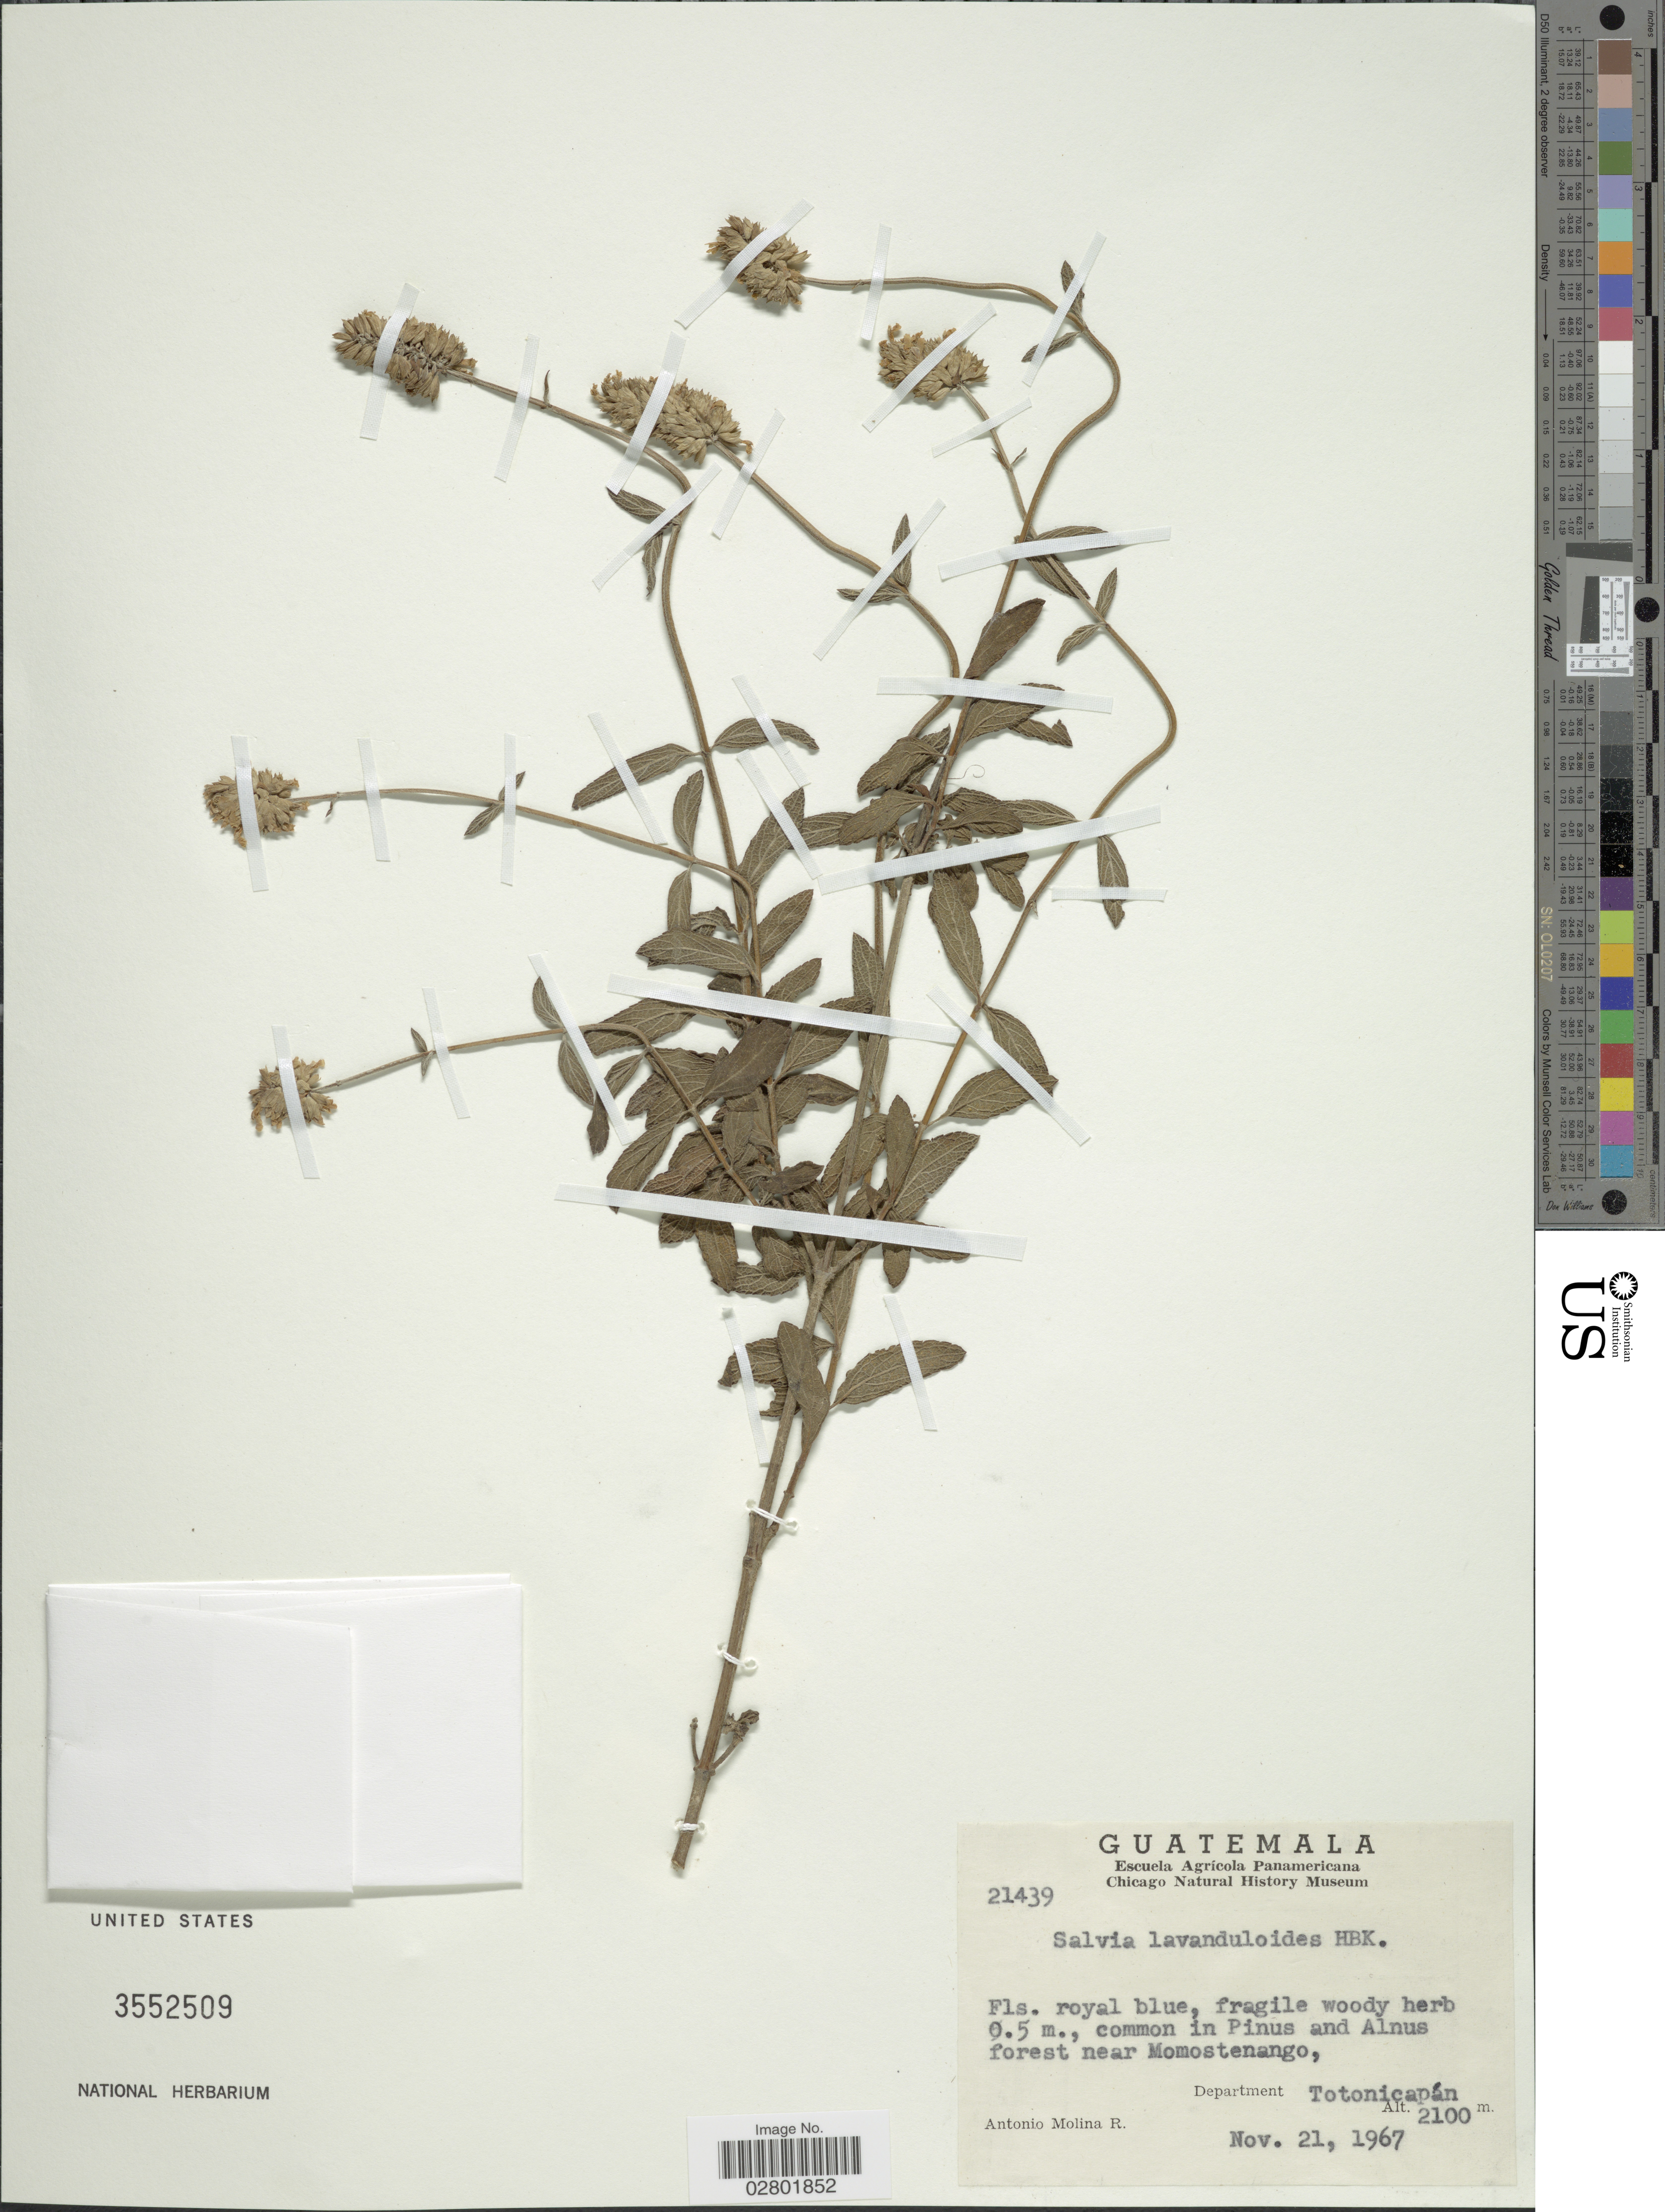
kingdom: Plantae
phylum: Tracheophyta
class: Magnoliopsida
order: Lamiales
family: Lamiaceae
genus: Salvia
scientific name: Salvia lavanduloides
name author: Kunth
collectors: A. Molina R.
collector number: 21439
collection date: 1967-11-21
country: Guatemala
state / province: Totonicapan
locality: Common in Pinus and Alnus forest near Momostenango, Department Totonicapán.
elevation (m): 2100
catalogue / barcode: US 3552509